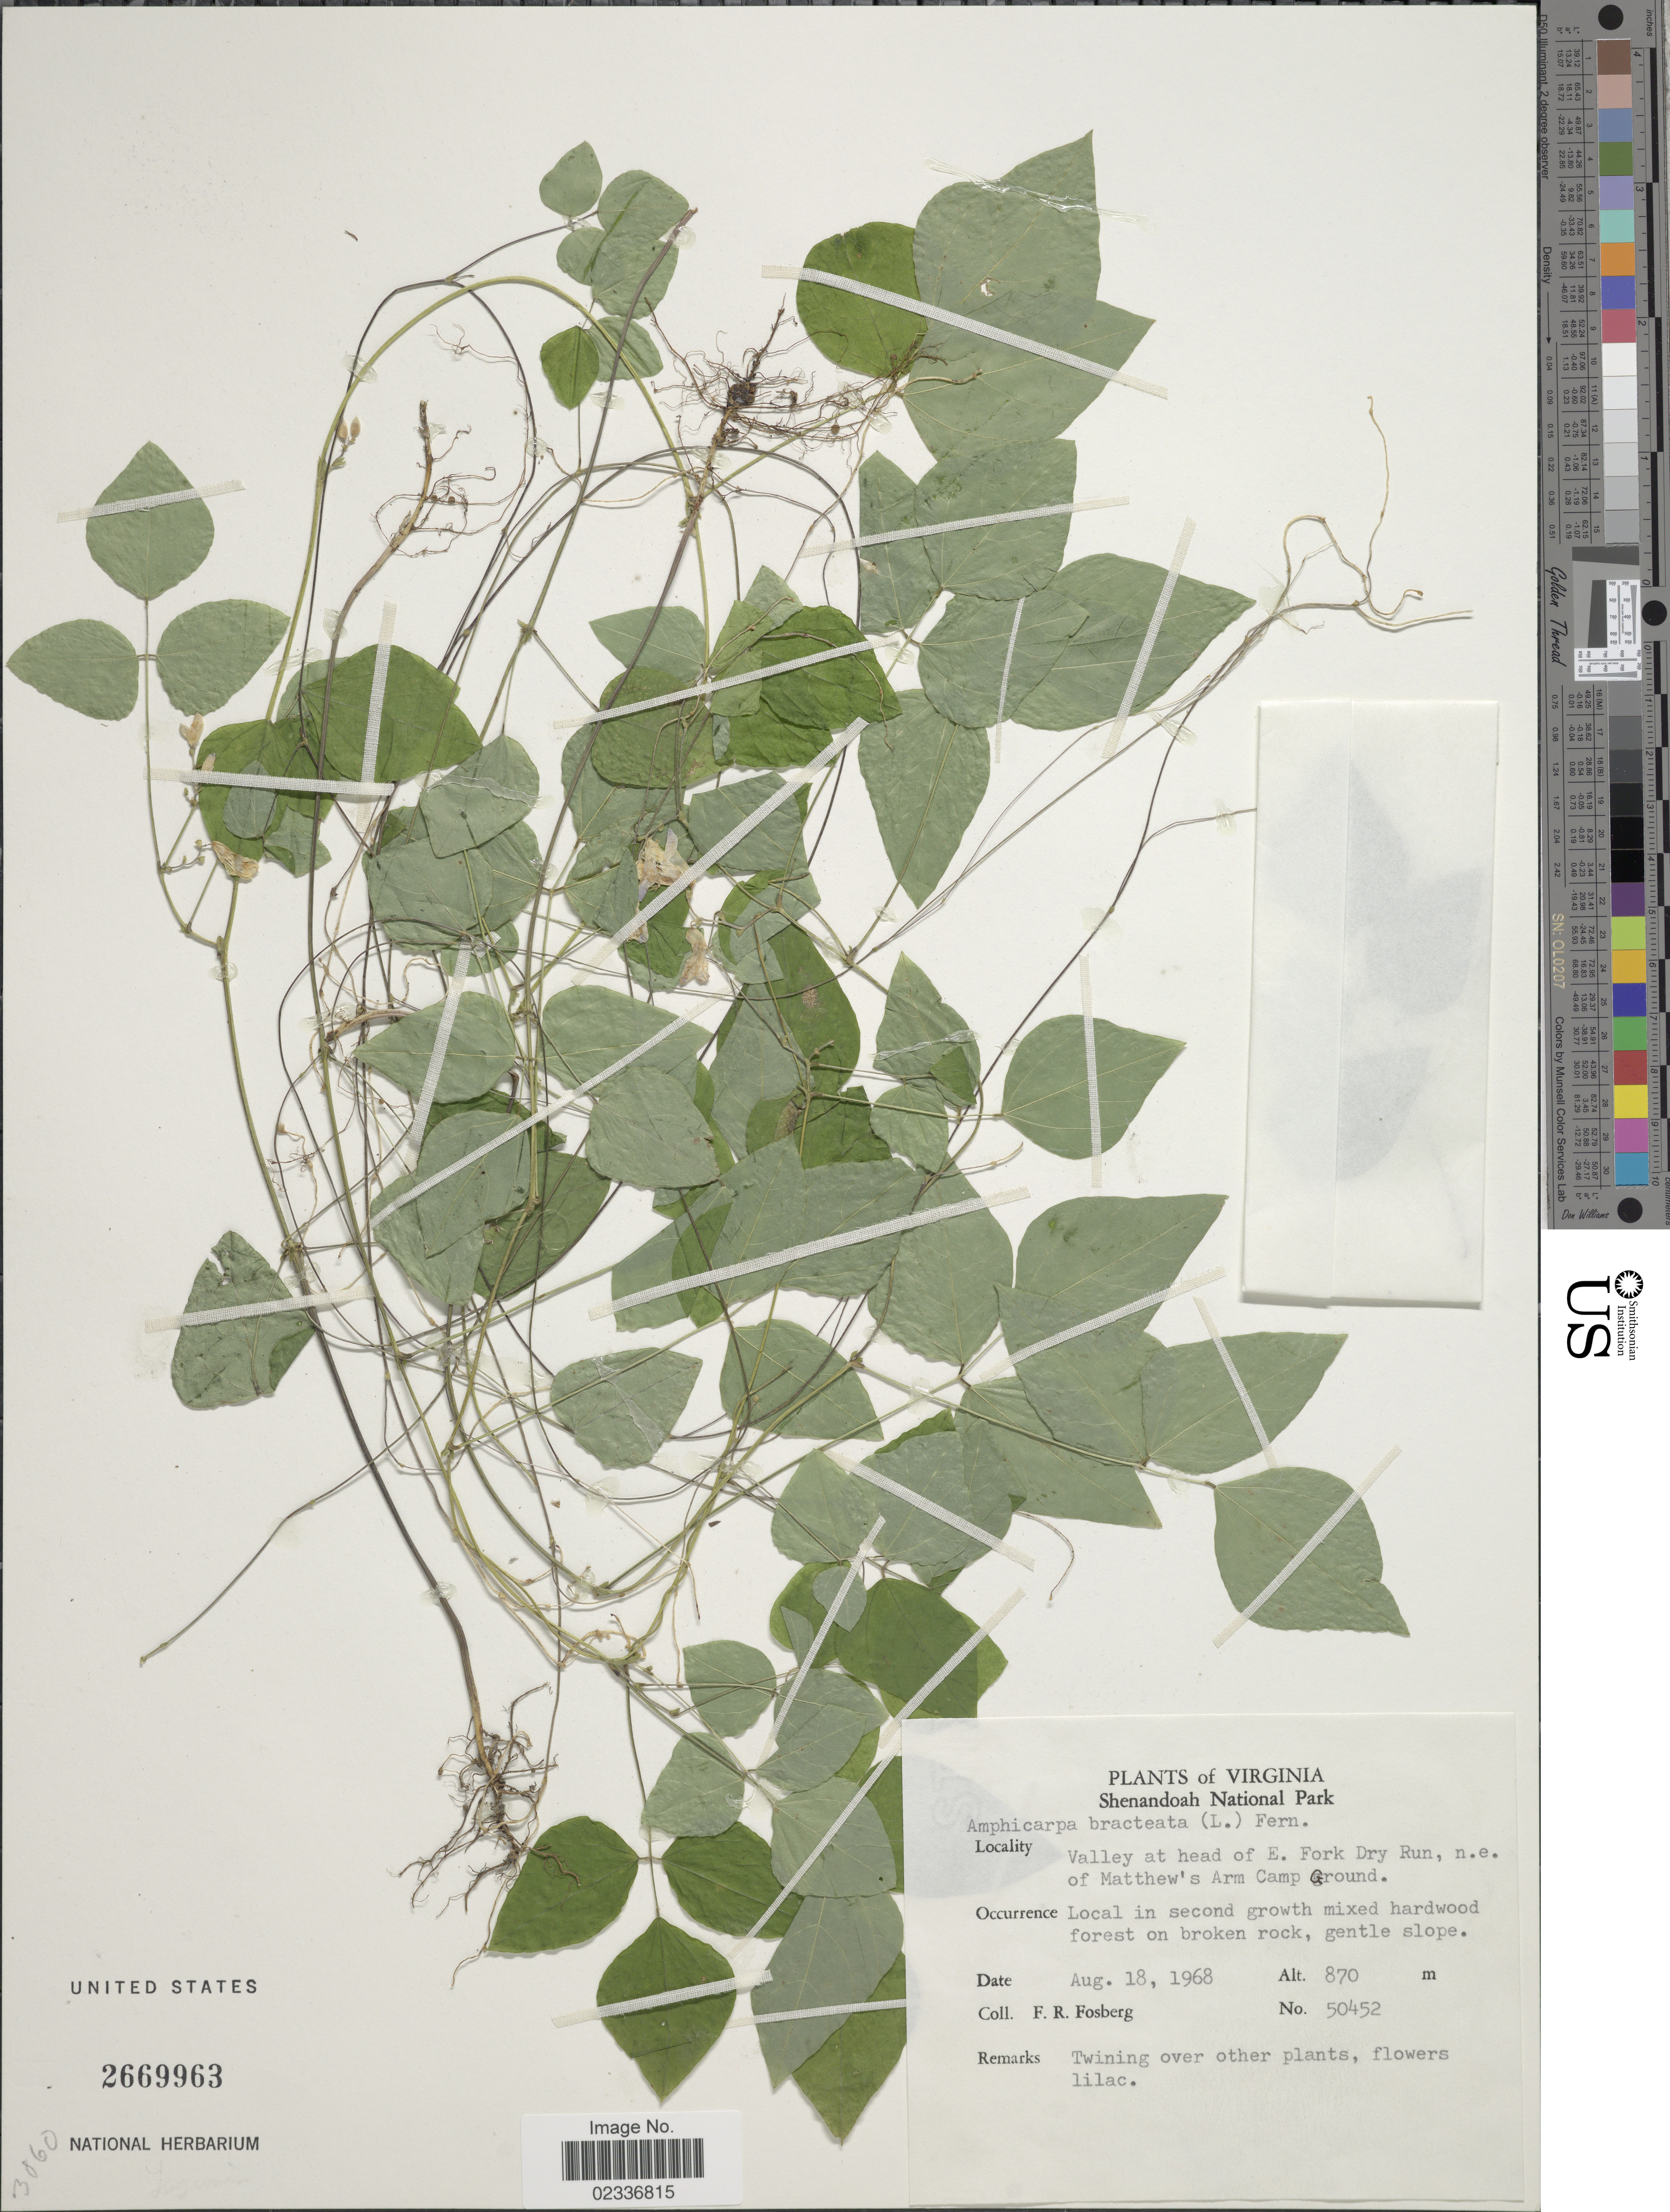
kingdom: Plantae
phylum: Tracheophyta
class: Magnoliopsida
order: Fabales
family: Fabaceae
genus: Amphicarpaea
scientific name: Amphicarpaea bracteata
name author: (L.) Fernald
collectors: F. R. Fosberg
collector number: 50452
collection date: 1968-08-18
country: United States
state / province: Virginia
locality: Shenandoah National Park, valley at the head of E. Fork Dry Run, n.e. of Matthew's Arm Camp Ground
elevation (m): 870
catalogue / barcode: US 2669963